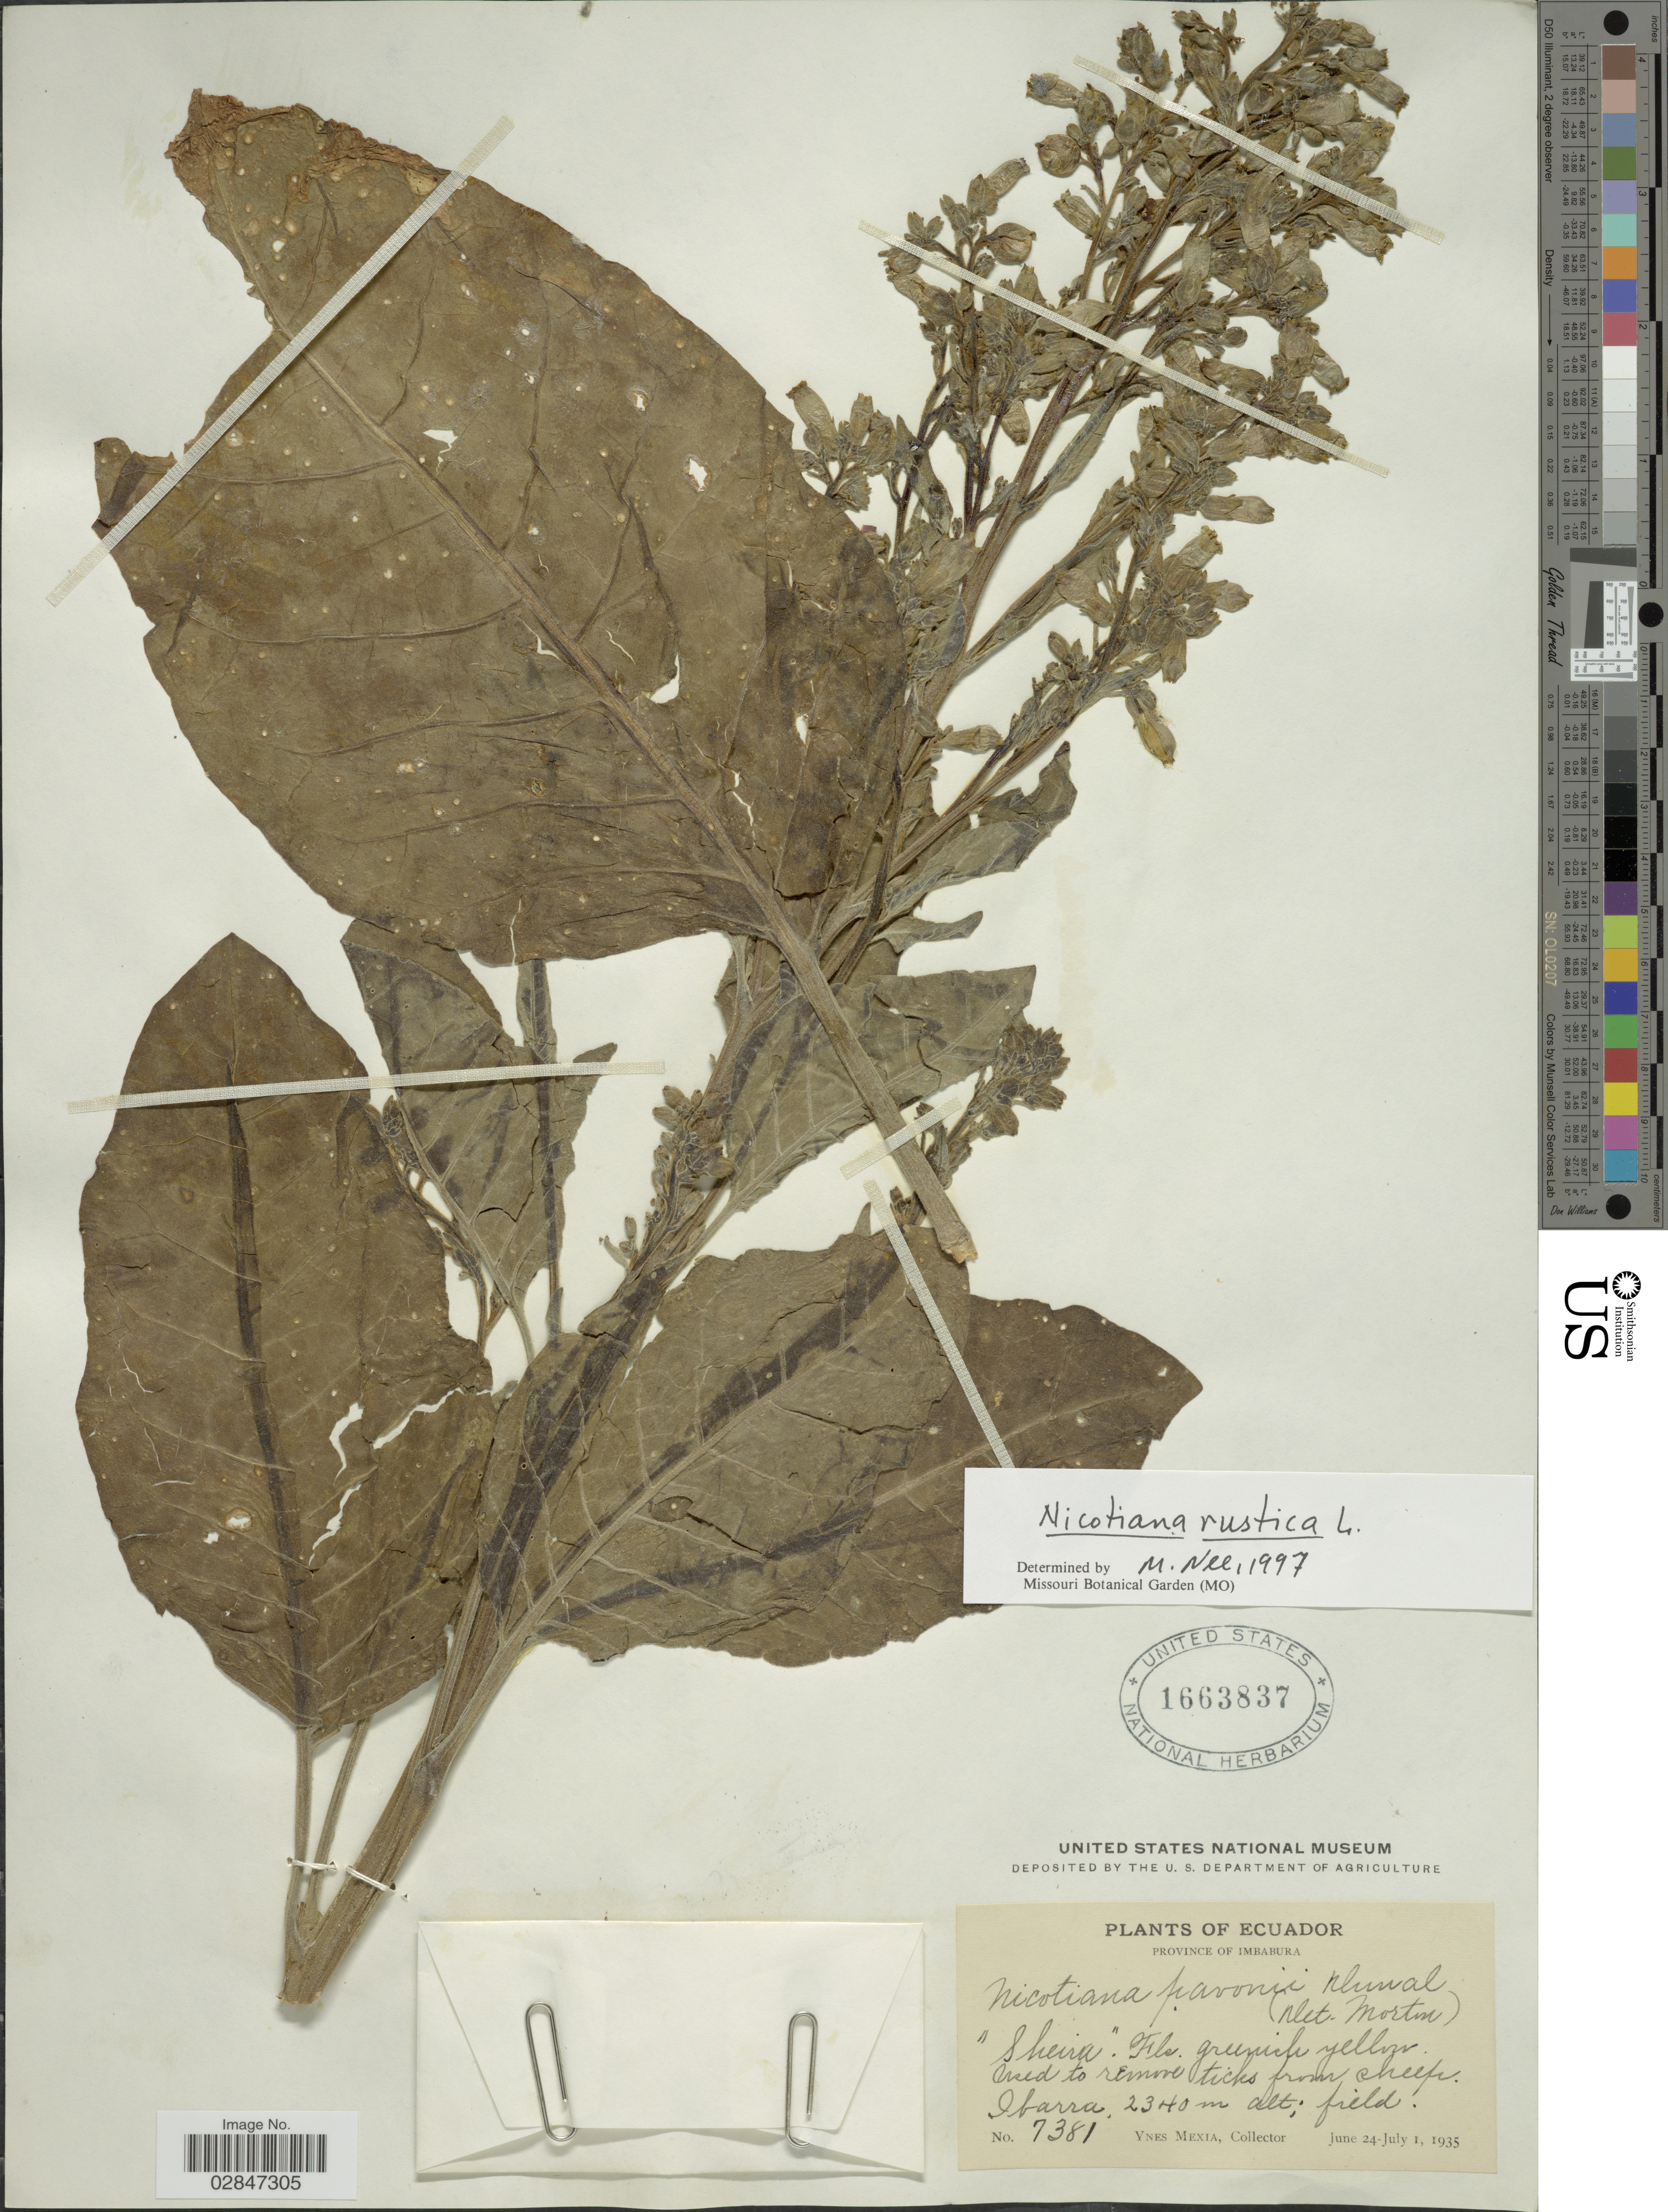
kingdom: Plantae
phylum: Tracheophyta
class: Magnoliopsida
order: Solanales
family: Solanaceae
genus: Nicotiana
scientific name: Nicotiana rustica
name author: L.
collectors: Y. Mexia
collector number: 7381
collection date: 1935-06-24/1935-07-01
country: Ecuador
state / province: Imbabura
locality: Province of Imbabura, Ibarra.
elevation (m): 2340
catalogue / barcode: US 1663837